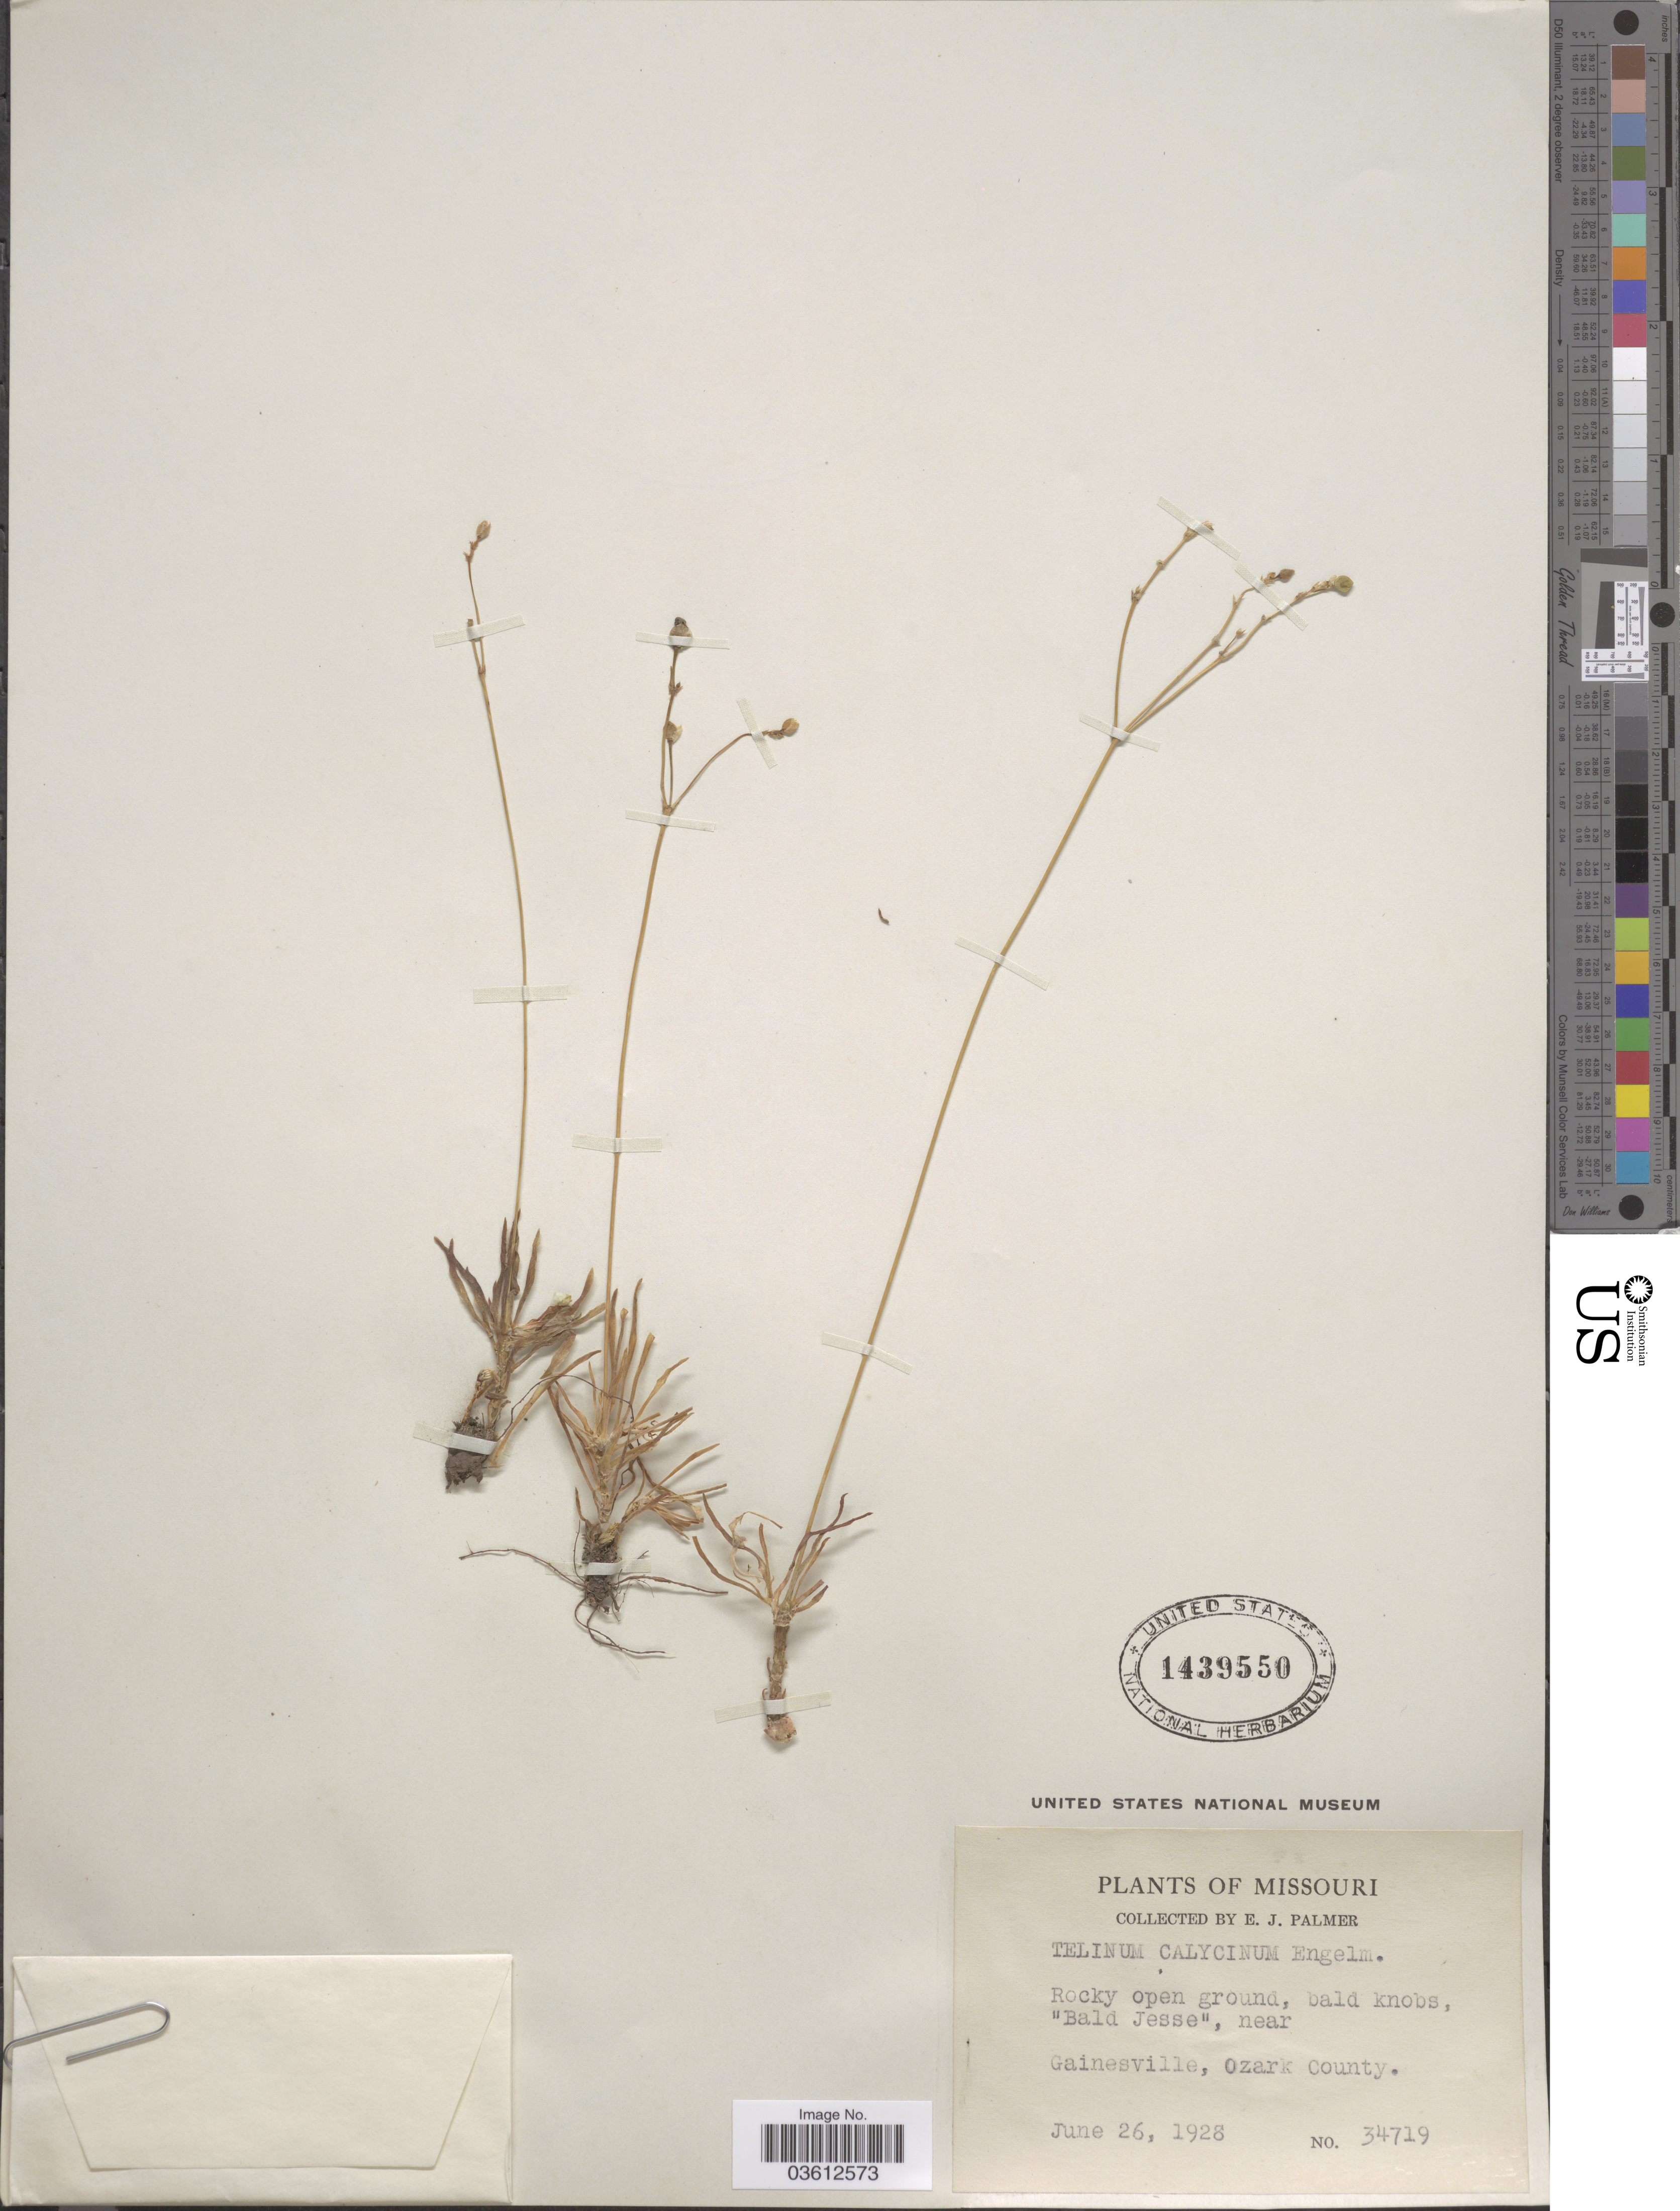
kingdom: Plantae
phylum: Tracheophyta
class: Magnoliopsida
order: Caryophyllales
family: Talinaceae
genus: Talinum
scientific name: Talinum calycinum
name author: Engelm.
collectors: E. J. Palmer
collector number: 34719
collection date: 1928-06-26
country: United States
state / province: Missouri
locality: Bald Jesse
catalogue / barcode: US 1439550